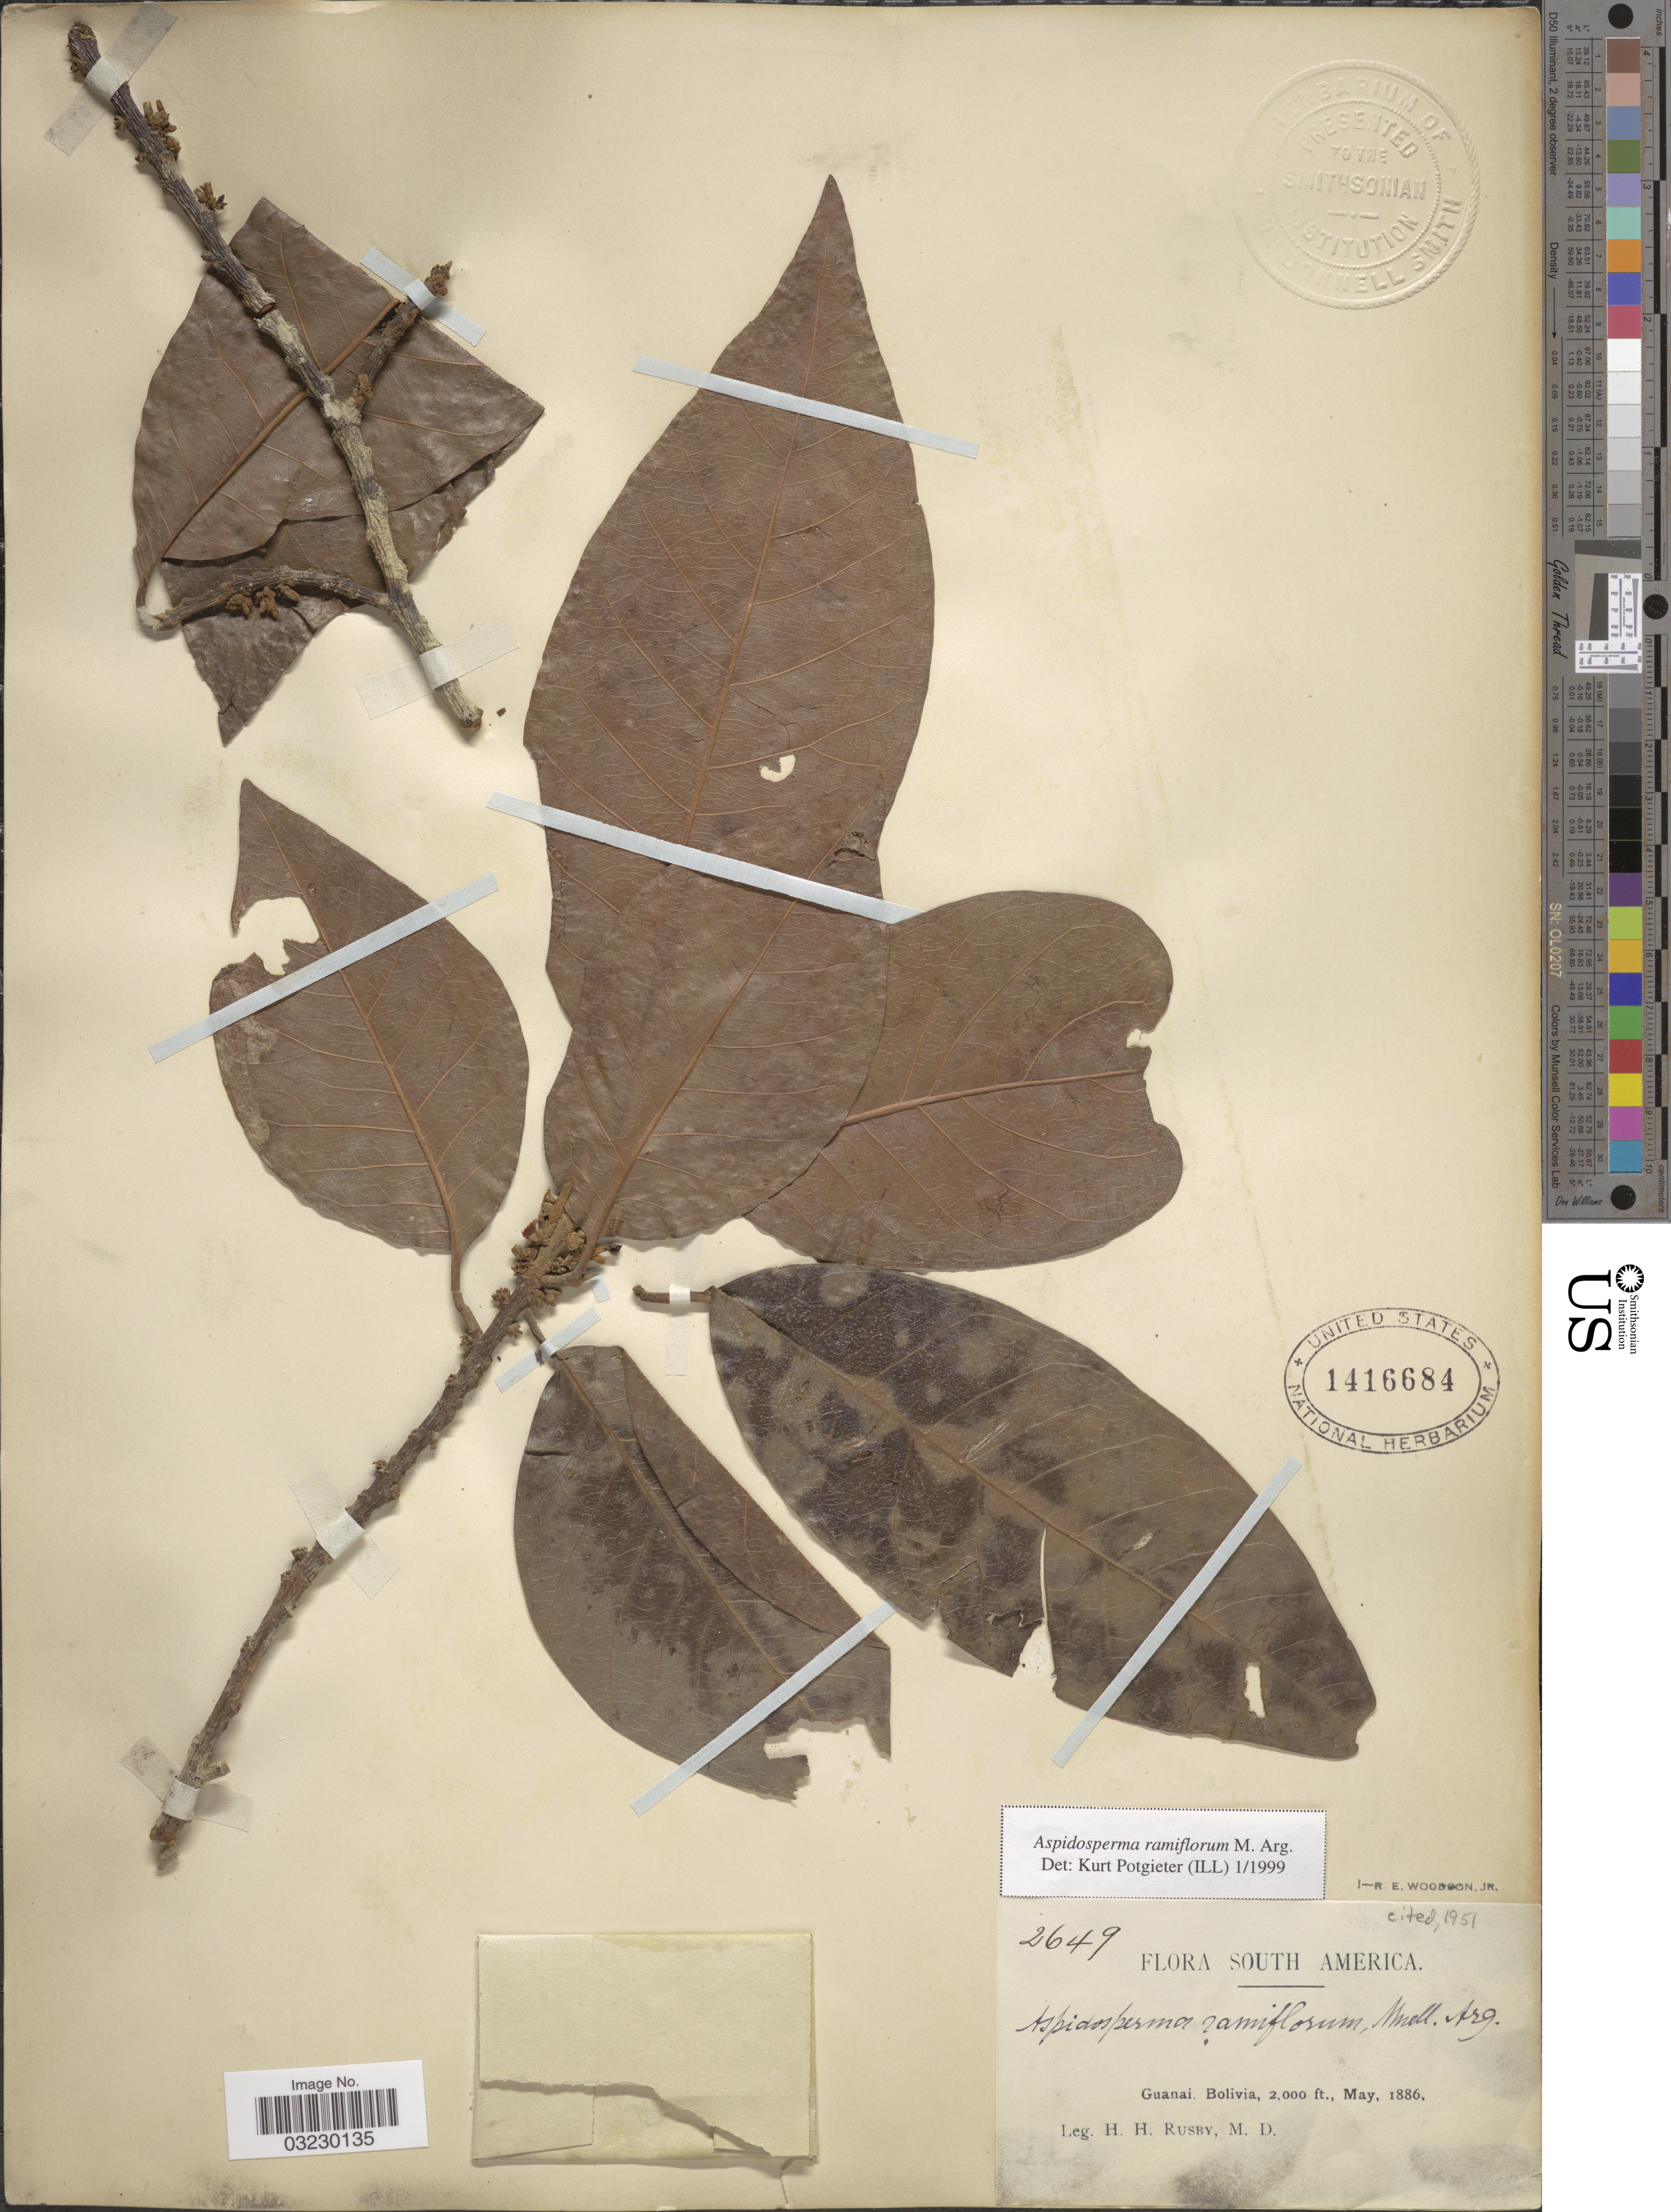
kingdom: Plantae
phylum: Tracheophyta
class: Magnoliopsida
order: Gentianales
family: Apocynaceae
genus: Aspidosperma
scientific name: Aspidosperma ramiflorum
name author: Müll. Arg.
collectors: H. H. Rusby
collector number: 2649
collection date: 1886-05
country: Bolivia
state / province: La Páz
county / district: Larecaja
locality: Guanay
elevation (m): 610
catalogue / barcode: US 1416684